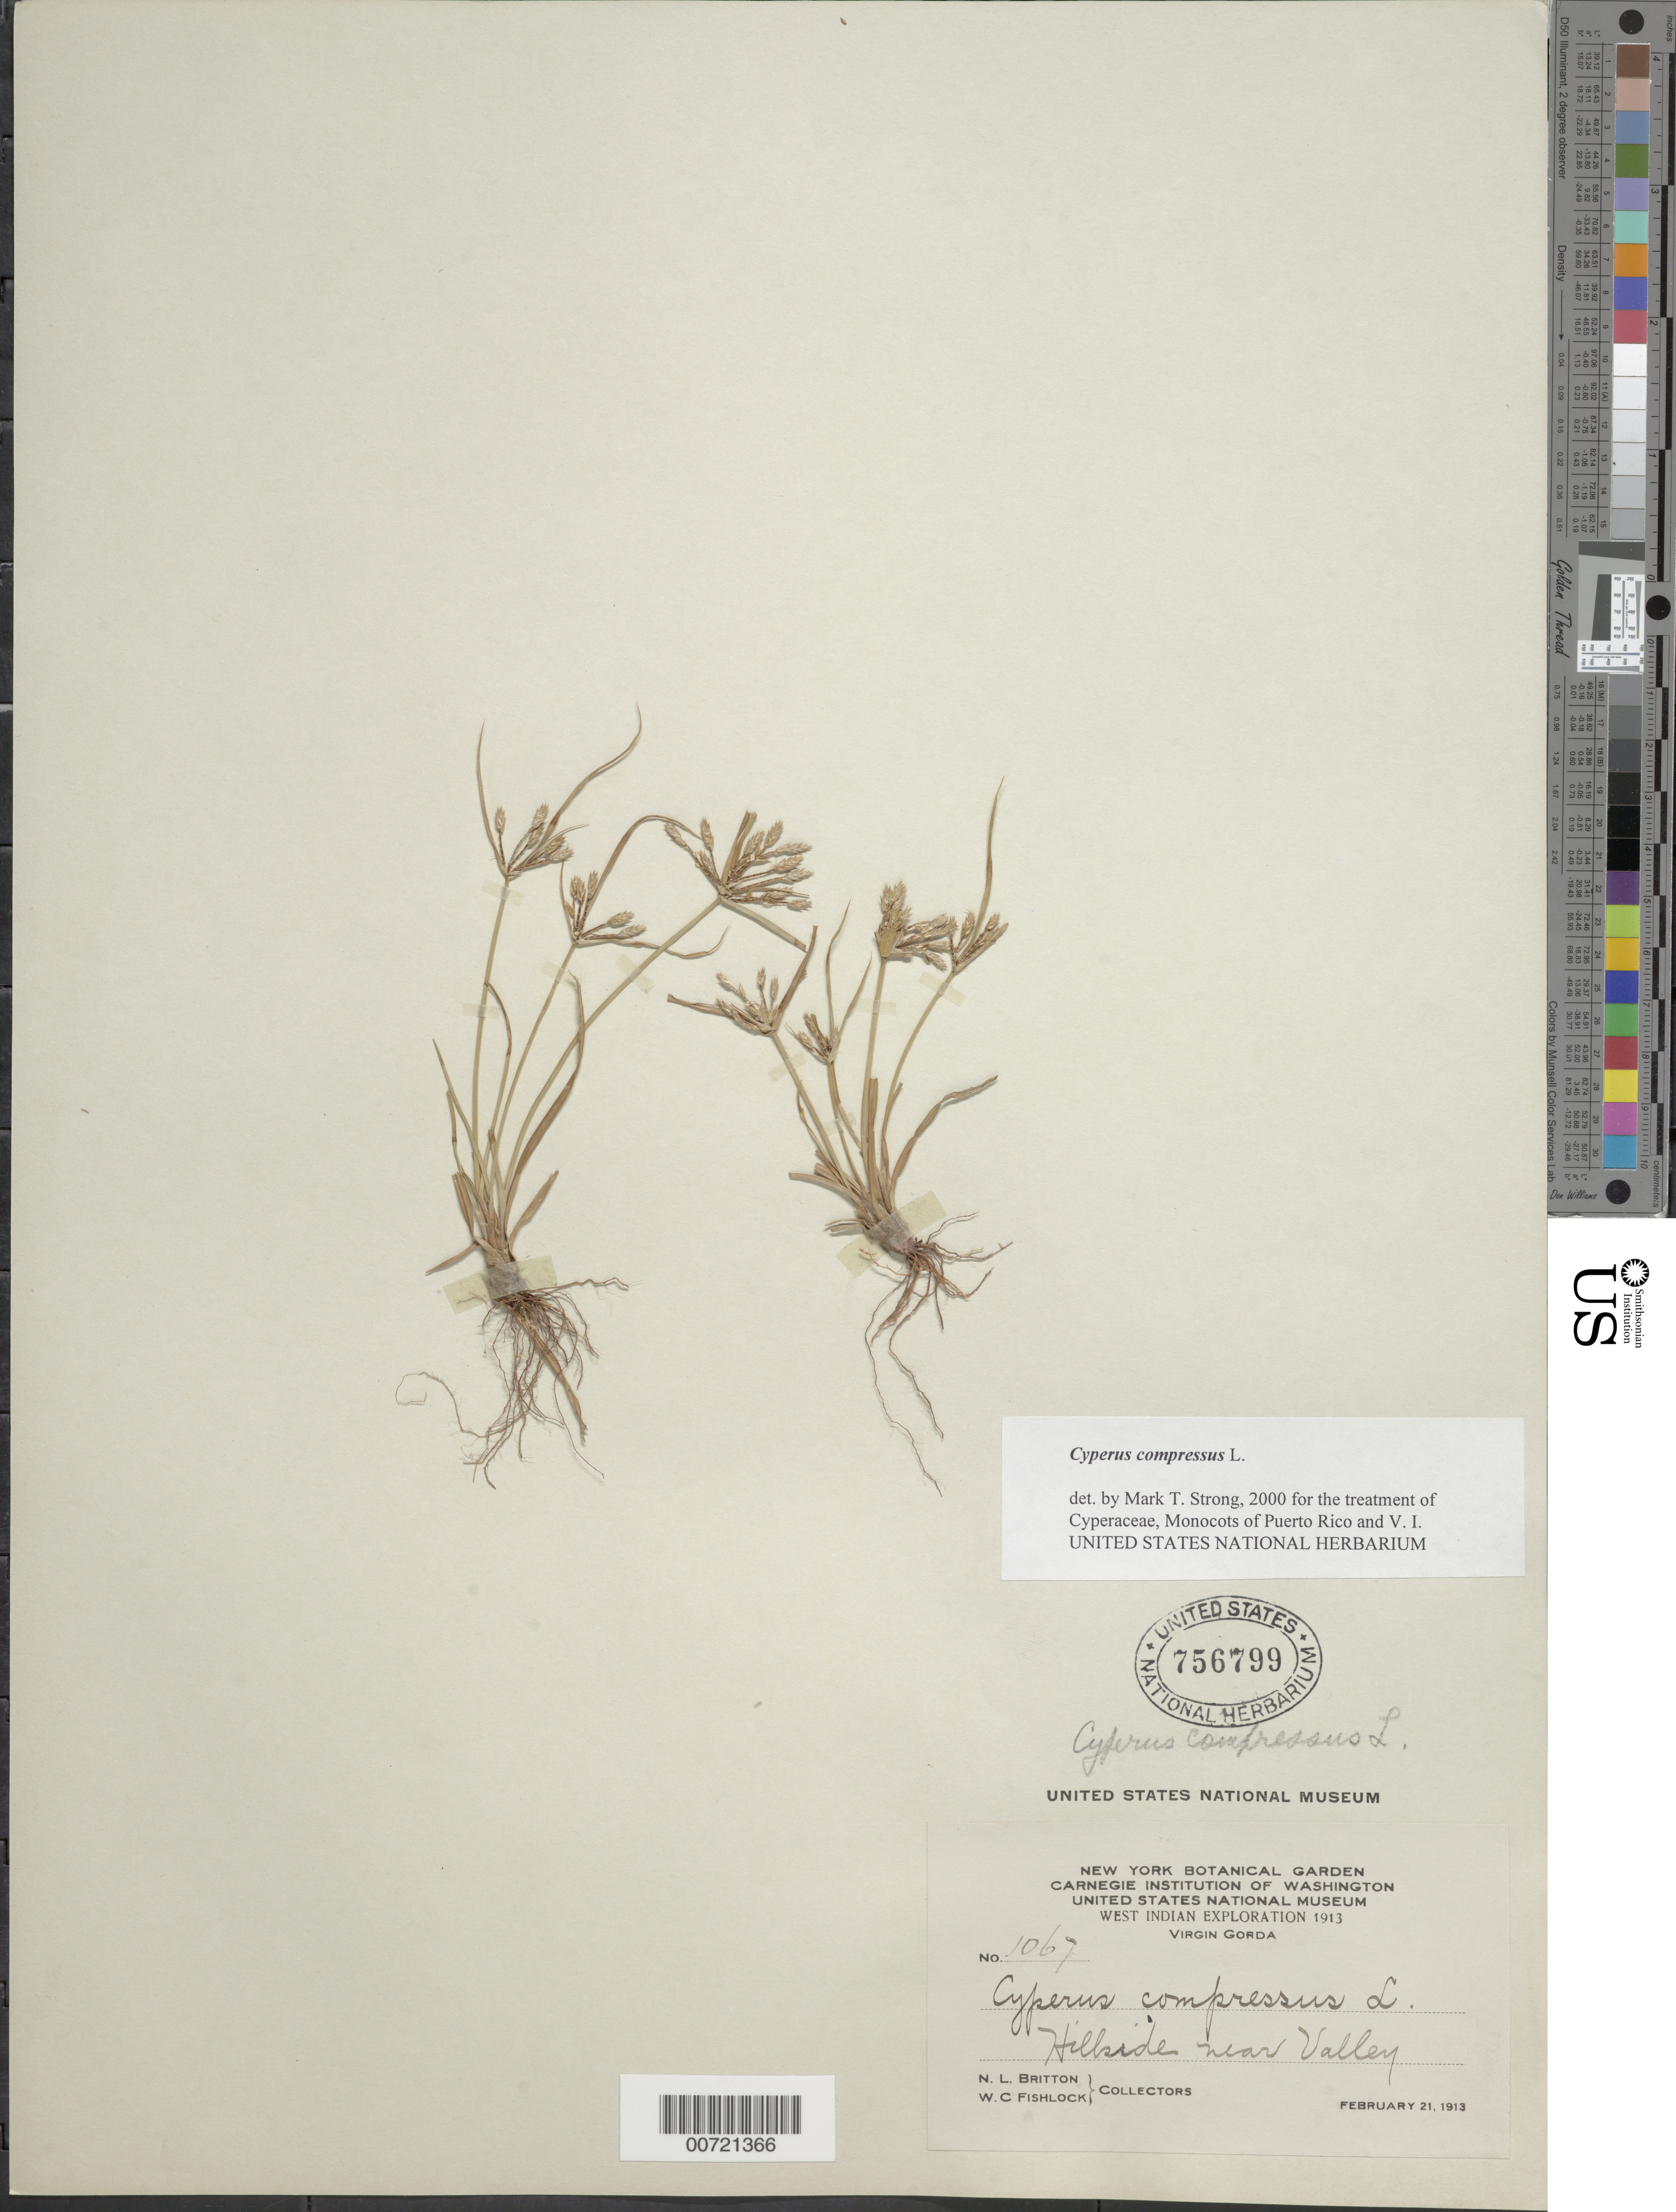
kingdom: Plantae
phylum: Tracheophyta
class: Liliopsida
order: Poales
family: Cyperaceae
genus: Cyperus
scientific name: Cyperus compressus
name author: L.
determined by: Strong, M. T., (US), Smithsonian Institution - National Museum of Natural History (UNITED STATES)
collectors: N. Britton & W. Fishlock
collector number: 1067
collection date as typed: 21 Feb 1913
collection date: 1913-02-21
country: British Virgin Islands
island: Virgin Gorda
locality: Virgin Gorda: Near Valley.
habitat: Hillside.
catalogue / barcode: US 756799